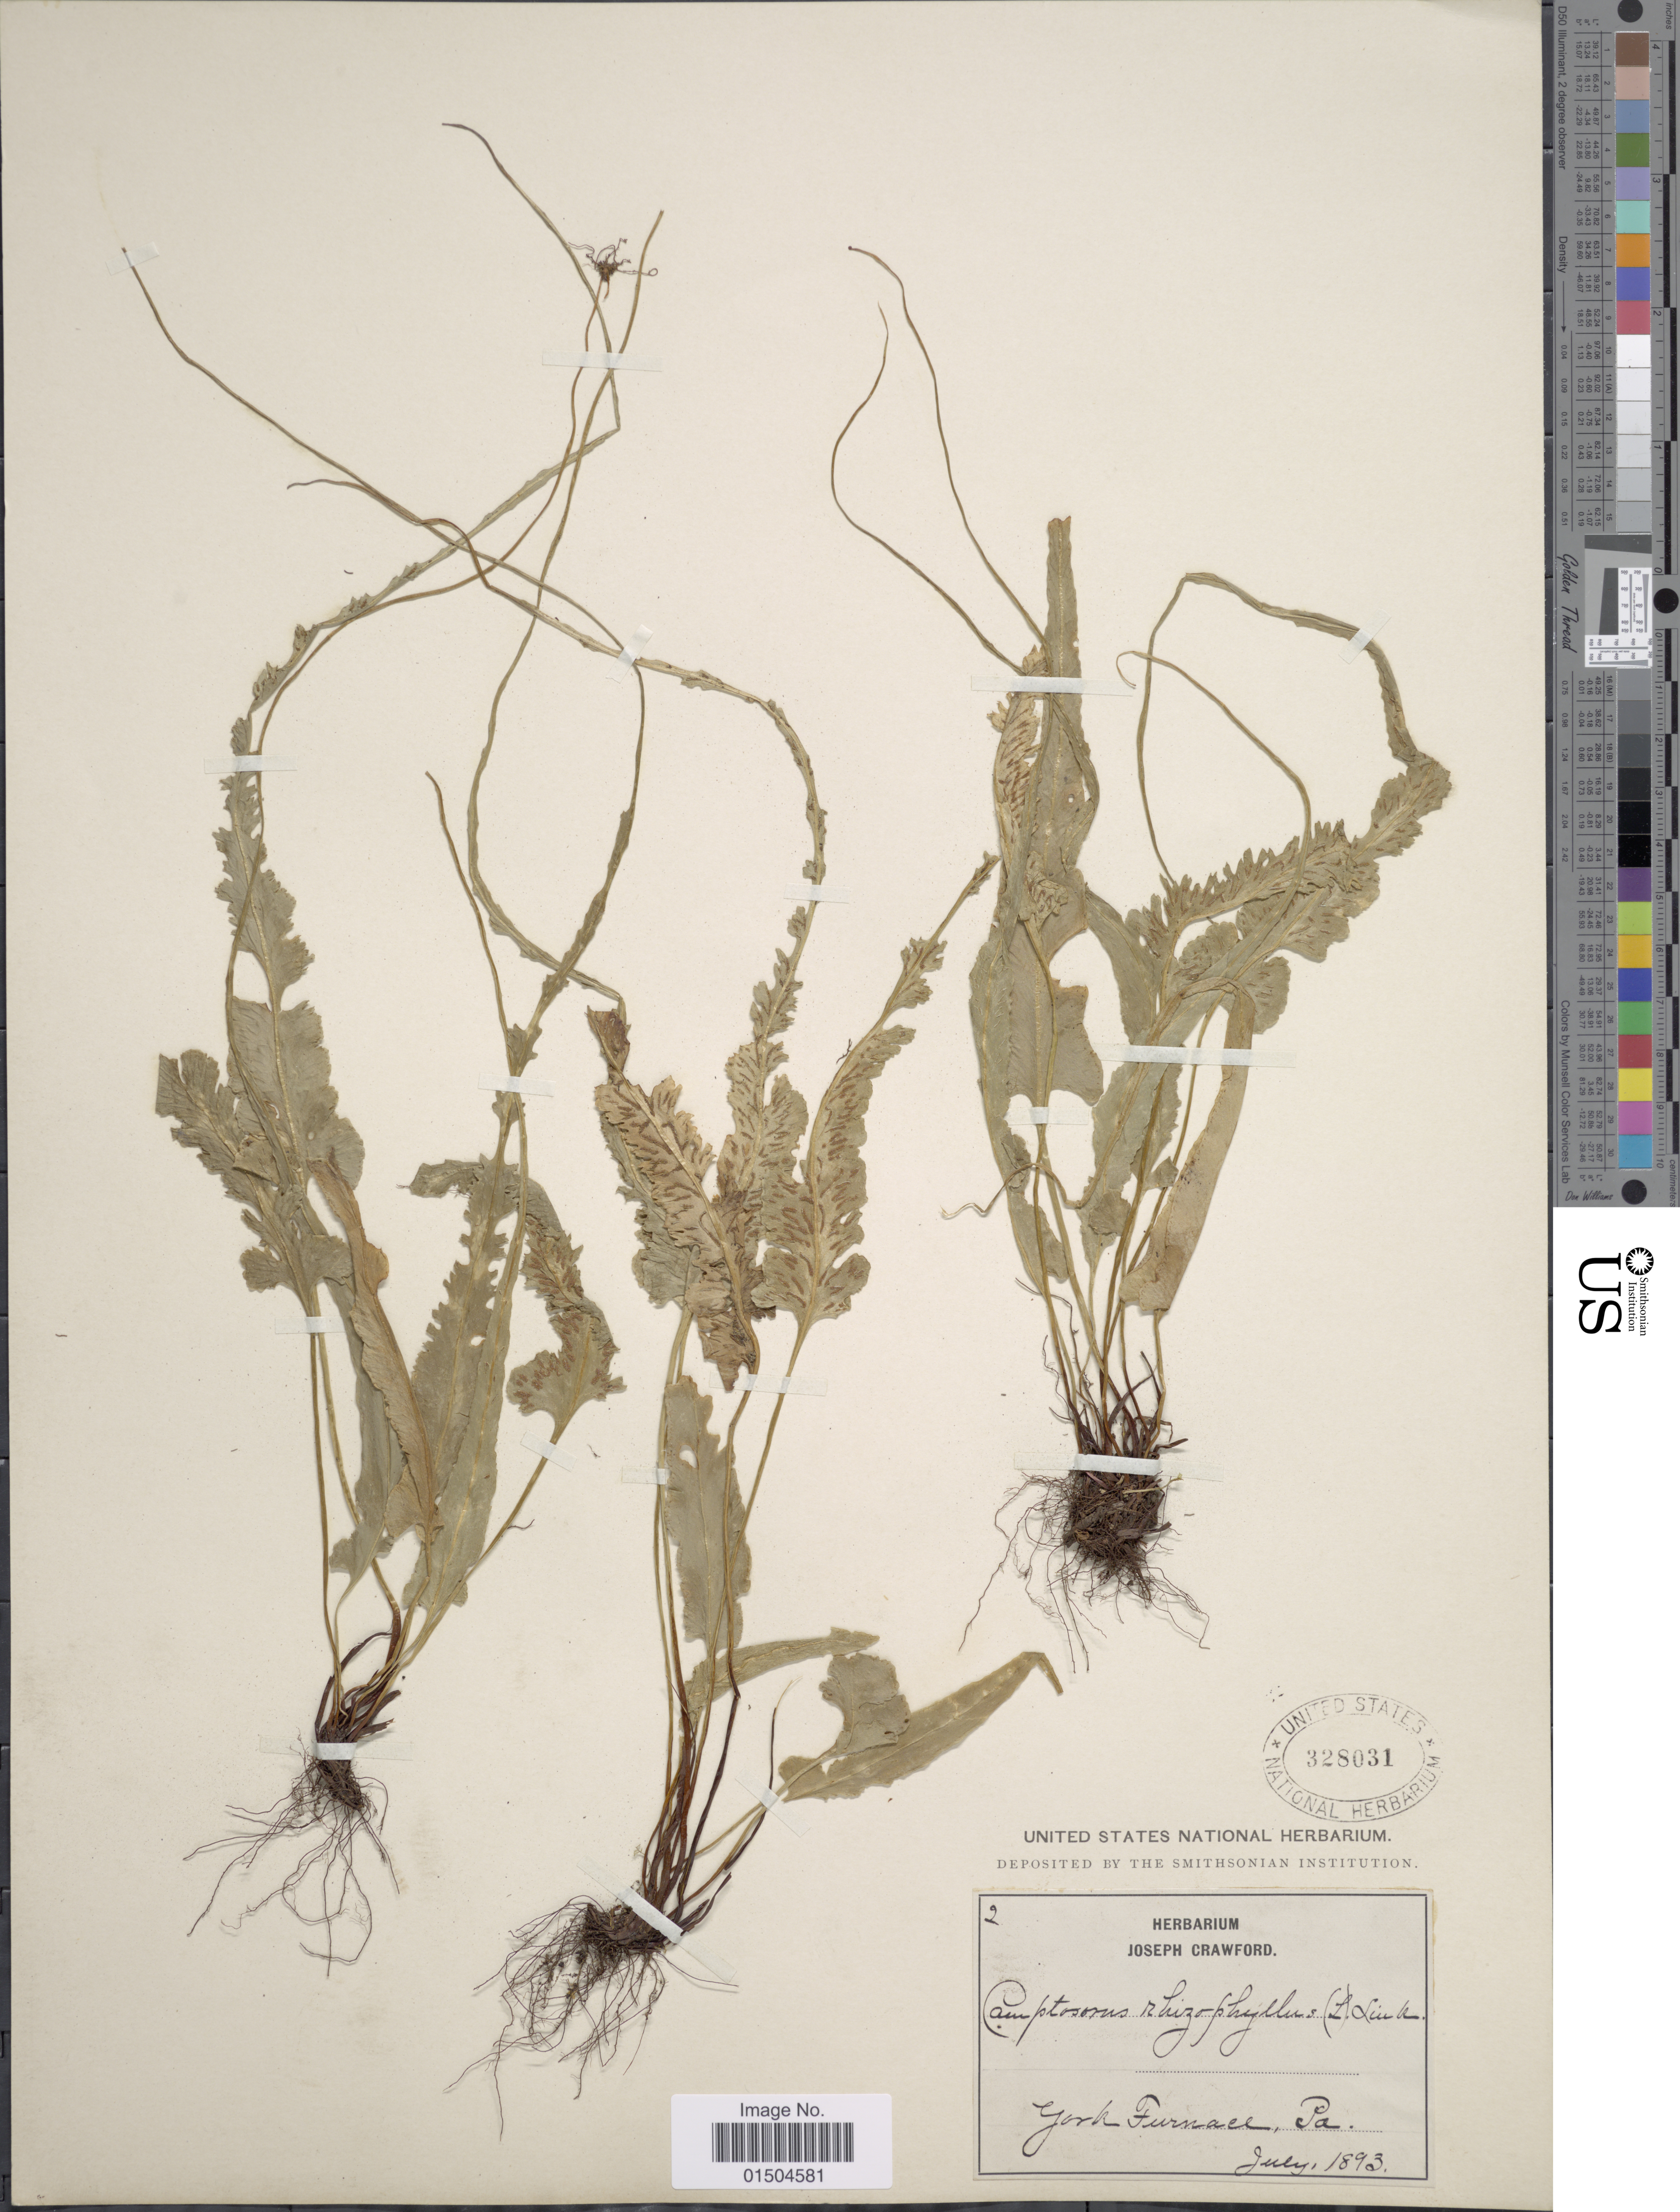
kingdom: Plantae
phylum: Tracheophyta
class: Polypodiopsida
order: Polypodiales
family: Aspleniaceae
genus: Asplenium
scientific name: Asplenium rhizophyllum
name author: L.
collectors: ex herb. Joseph Crawford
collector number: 2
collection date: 1893-07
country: United States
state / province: Pennsylvania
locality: York Furnace.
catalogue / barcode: US 328031